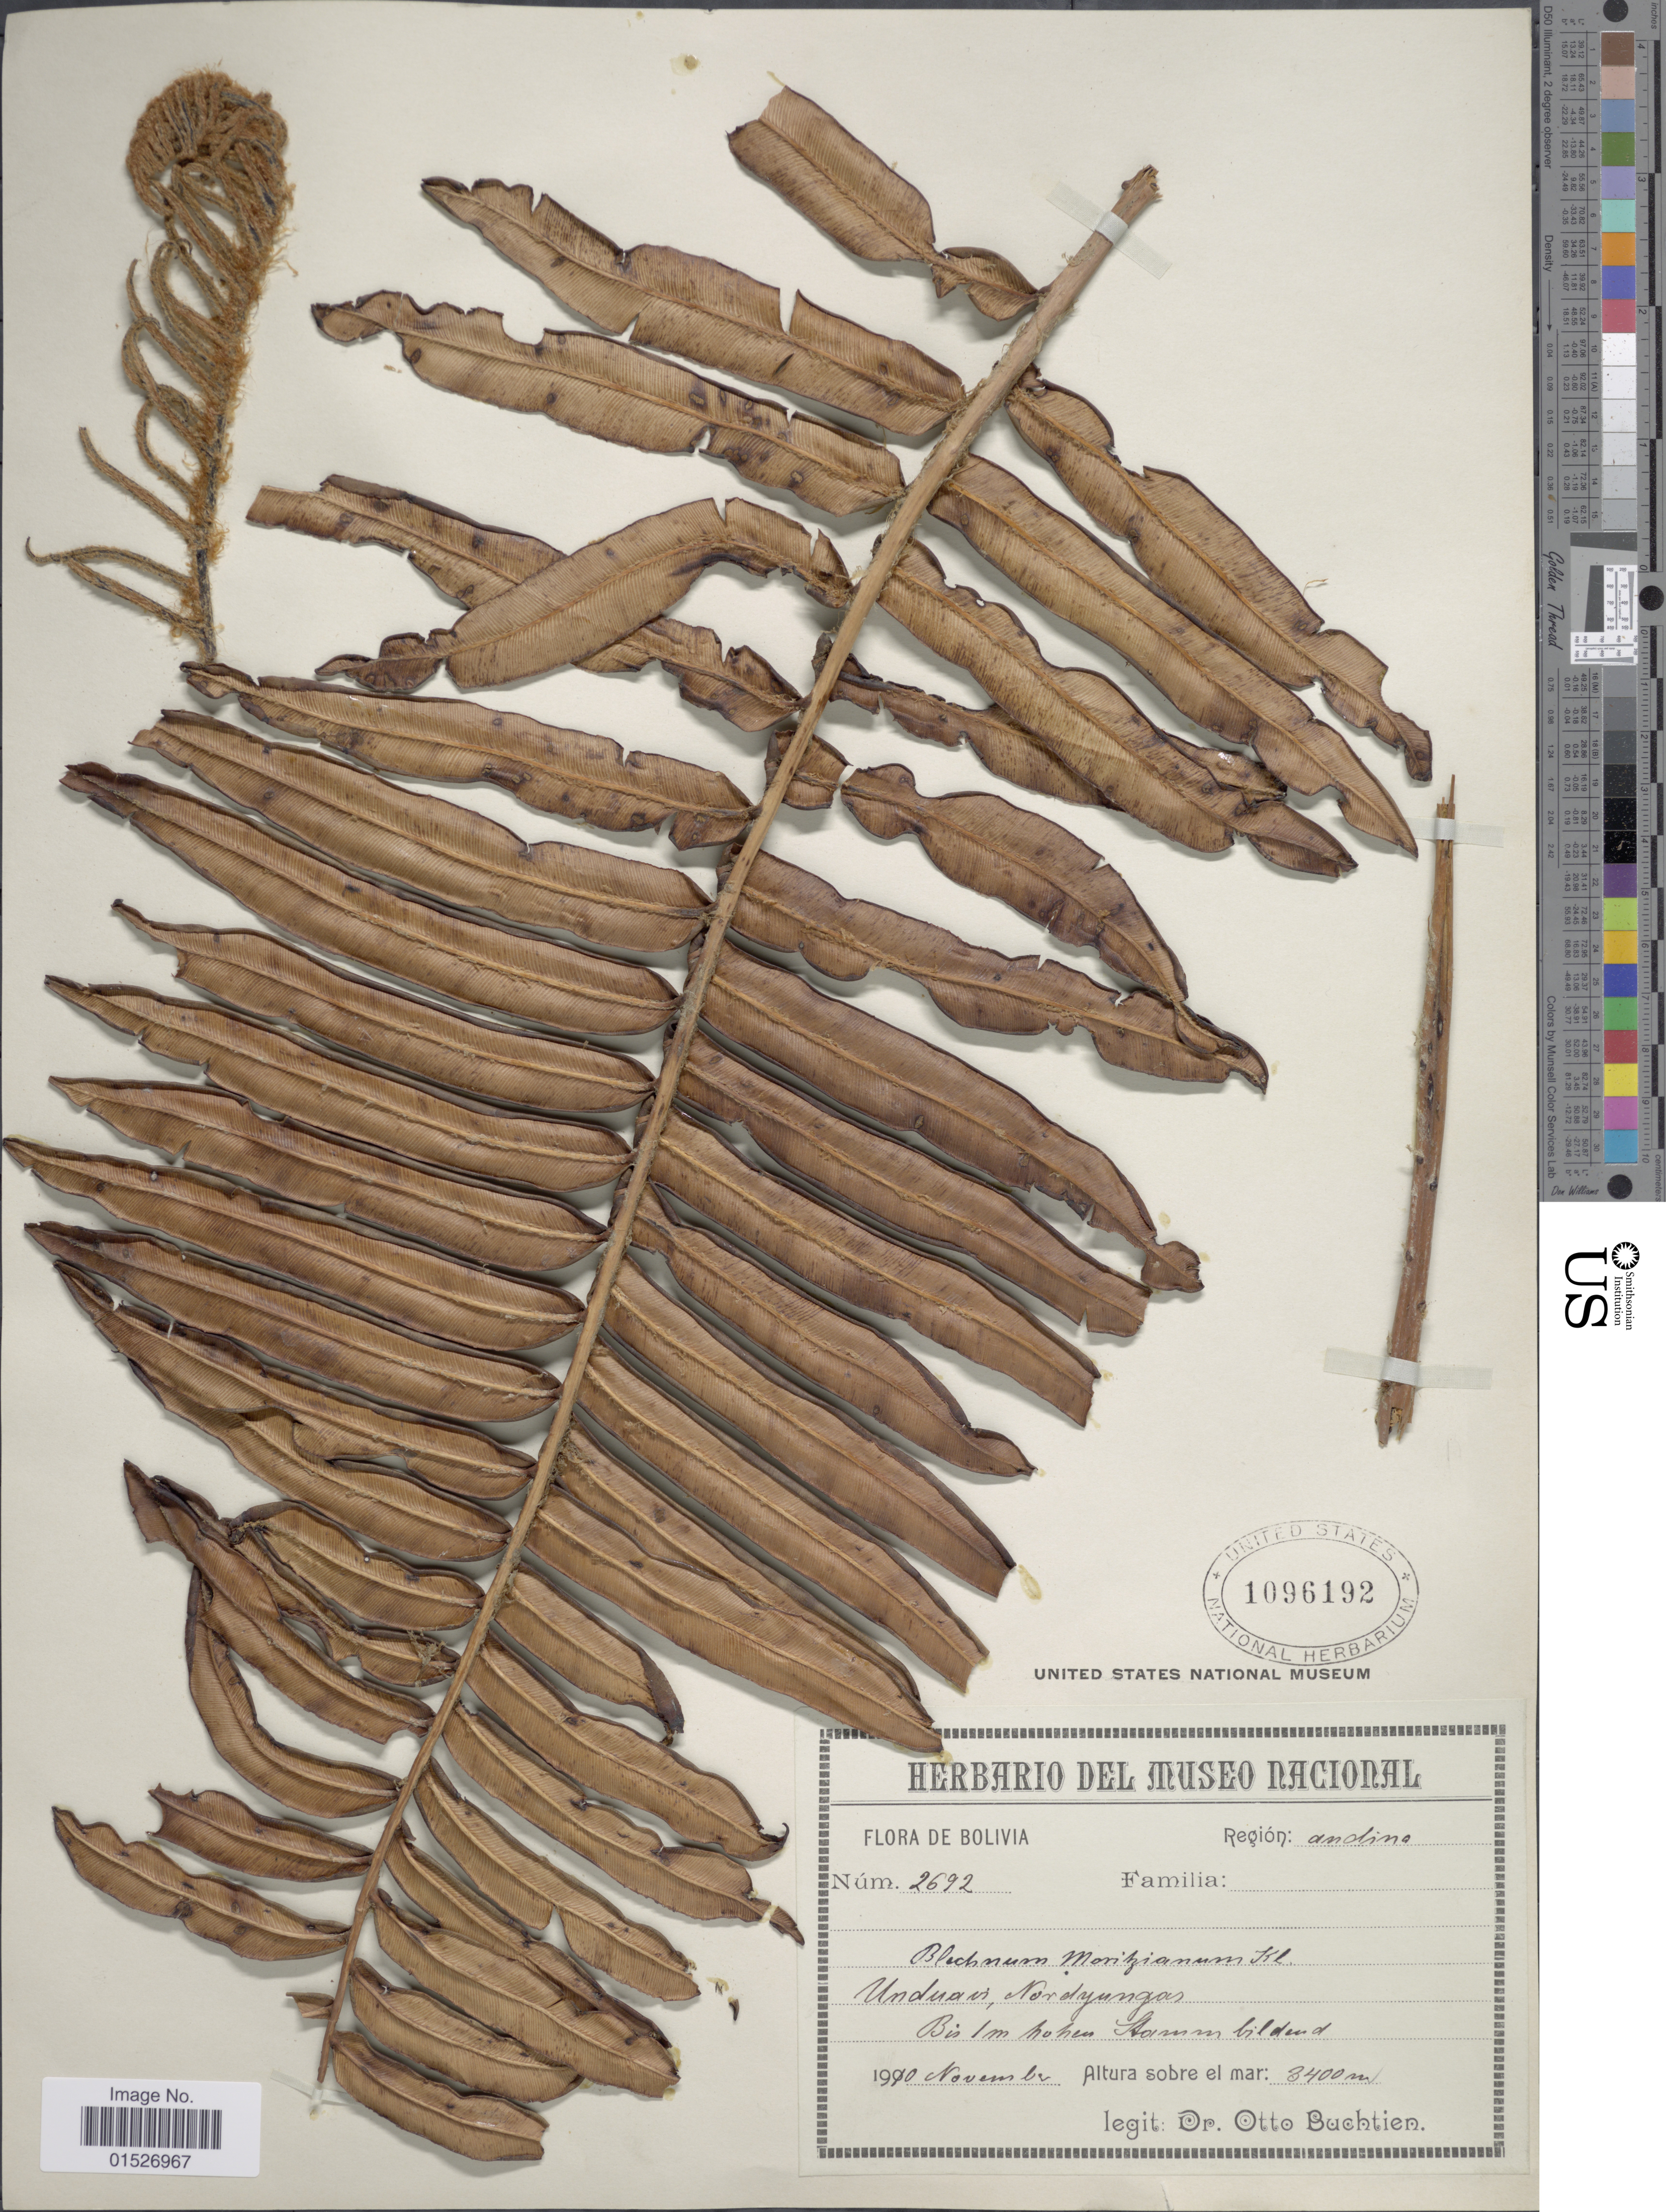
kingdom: Plantae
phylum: Tracheophyta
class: Polypodiopsida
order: Polypodiales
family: Blechnaceae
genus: Blechnum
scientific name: Blechnum schomburgkii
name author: (Klotzsch) C. Chr.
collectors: O. Buchtien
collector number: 2692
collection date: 1910-11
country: Bolivia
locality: Region: Andine, Unduavi, Nordyungas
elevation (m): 3400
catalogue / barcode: US 1096192